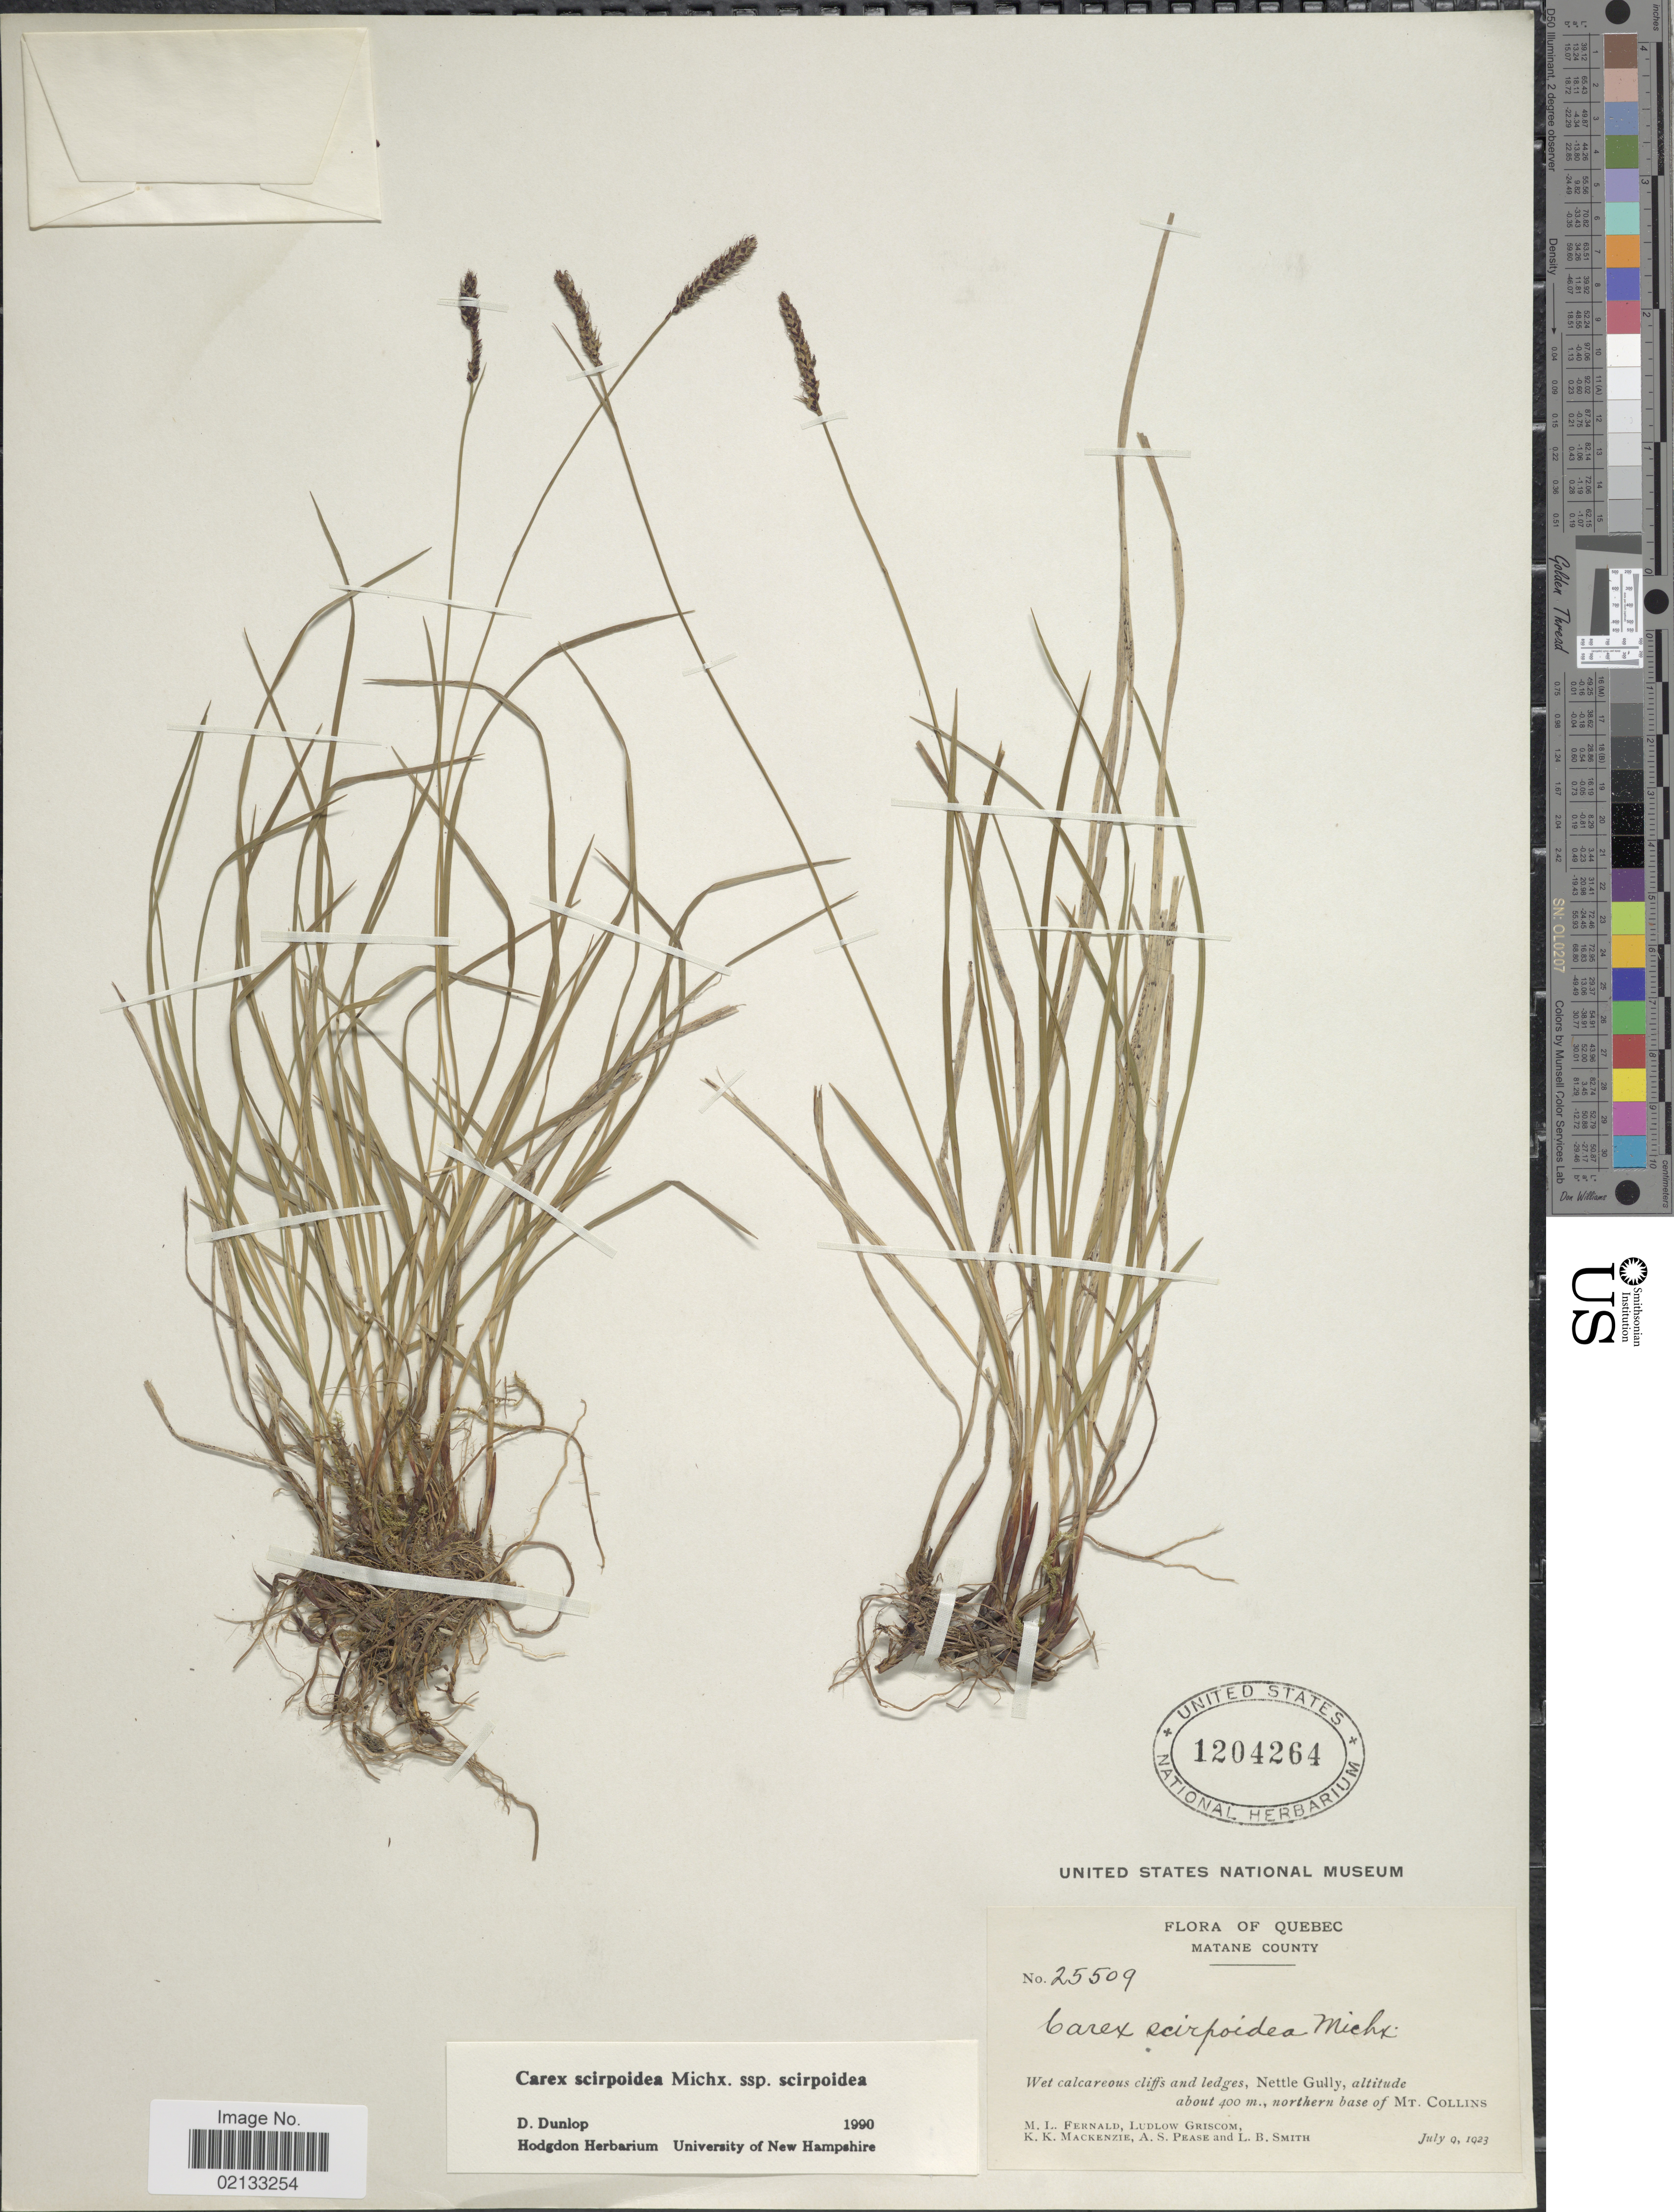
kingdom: Plantae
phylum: Tracheophyta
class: Liliopsida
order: Poales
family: Cyperaceae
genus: Carex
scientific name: Carex scirpoidea subsp. scirpoidea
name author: Michx.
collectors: M. L. Fernald, L. Griscom, K. K. Mackenzie, A. S. Pease & L. Smith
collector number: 25509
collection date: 1923-07-09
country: Canada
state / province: Quebec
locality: Matane County, Wet calcareous cliffs and ledges, Nettle Gully., northern base of Mt Collins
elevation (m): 400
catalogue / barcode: US 1204264